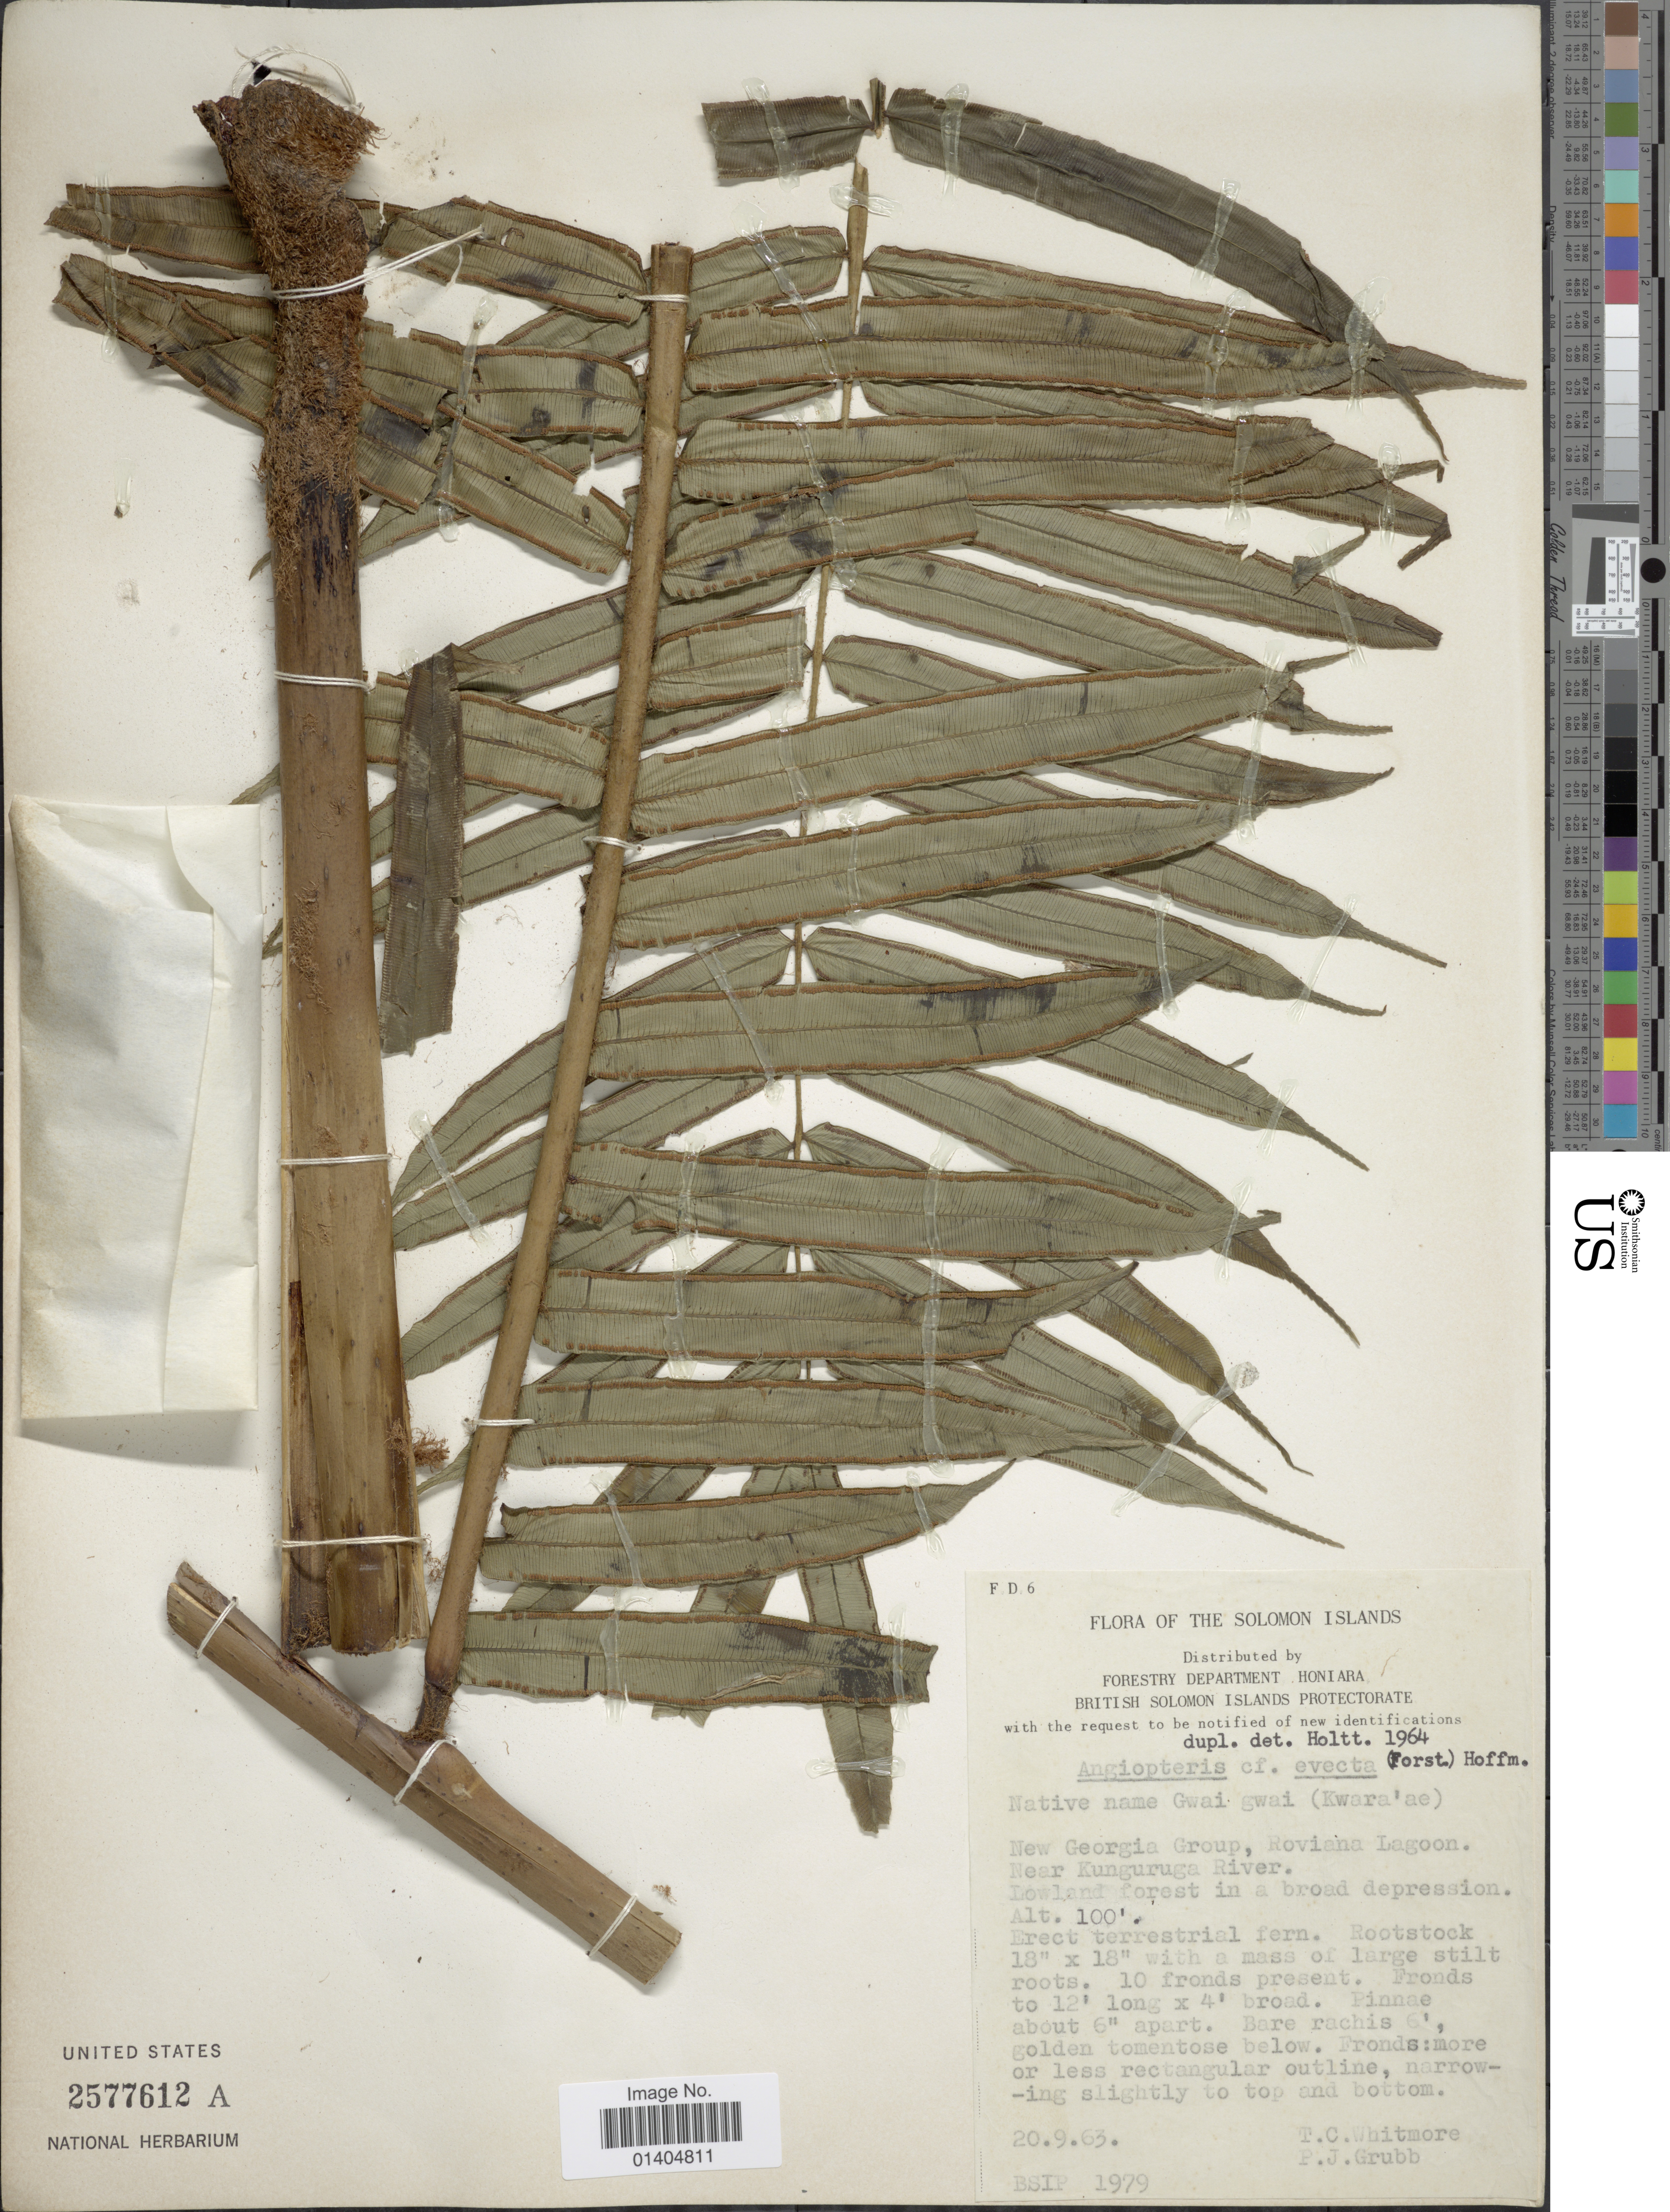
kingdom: Plantae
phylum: Tracheophyta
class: Polypodiopsida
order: Marattiales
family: Marattiaceae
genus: Angiopteris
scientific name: Angiopteris evecta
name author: (G. Forst.) Hoffm.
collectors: P. Fleming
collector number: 446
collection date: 1987-05-08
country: Solomon Islands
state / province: Solomon Islands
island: New Georgia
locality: New Georgia Group, Roviana Lagoon. Near Kunguruga River.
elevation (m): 100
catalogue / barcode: US 2577612A